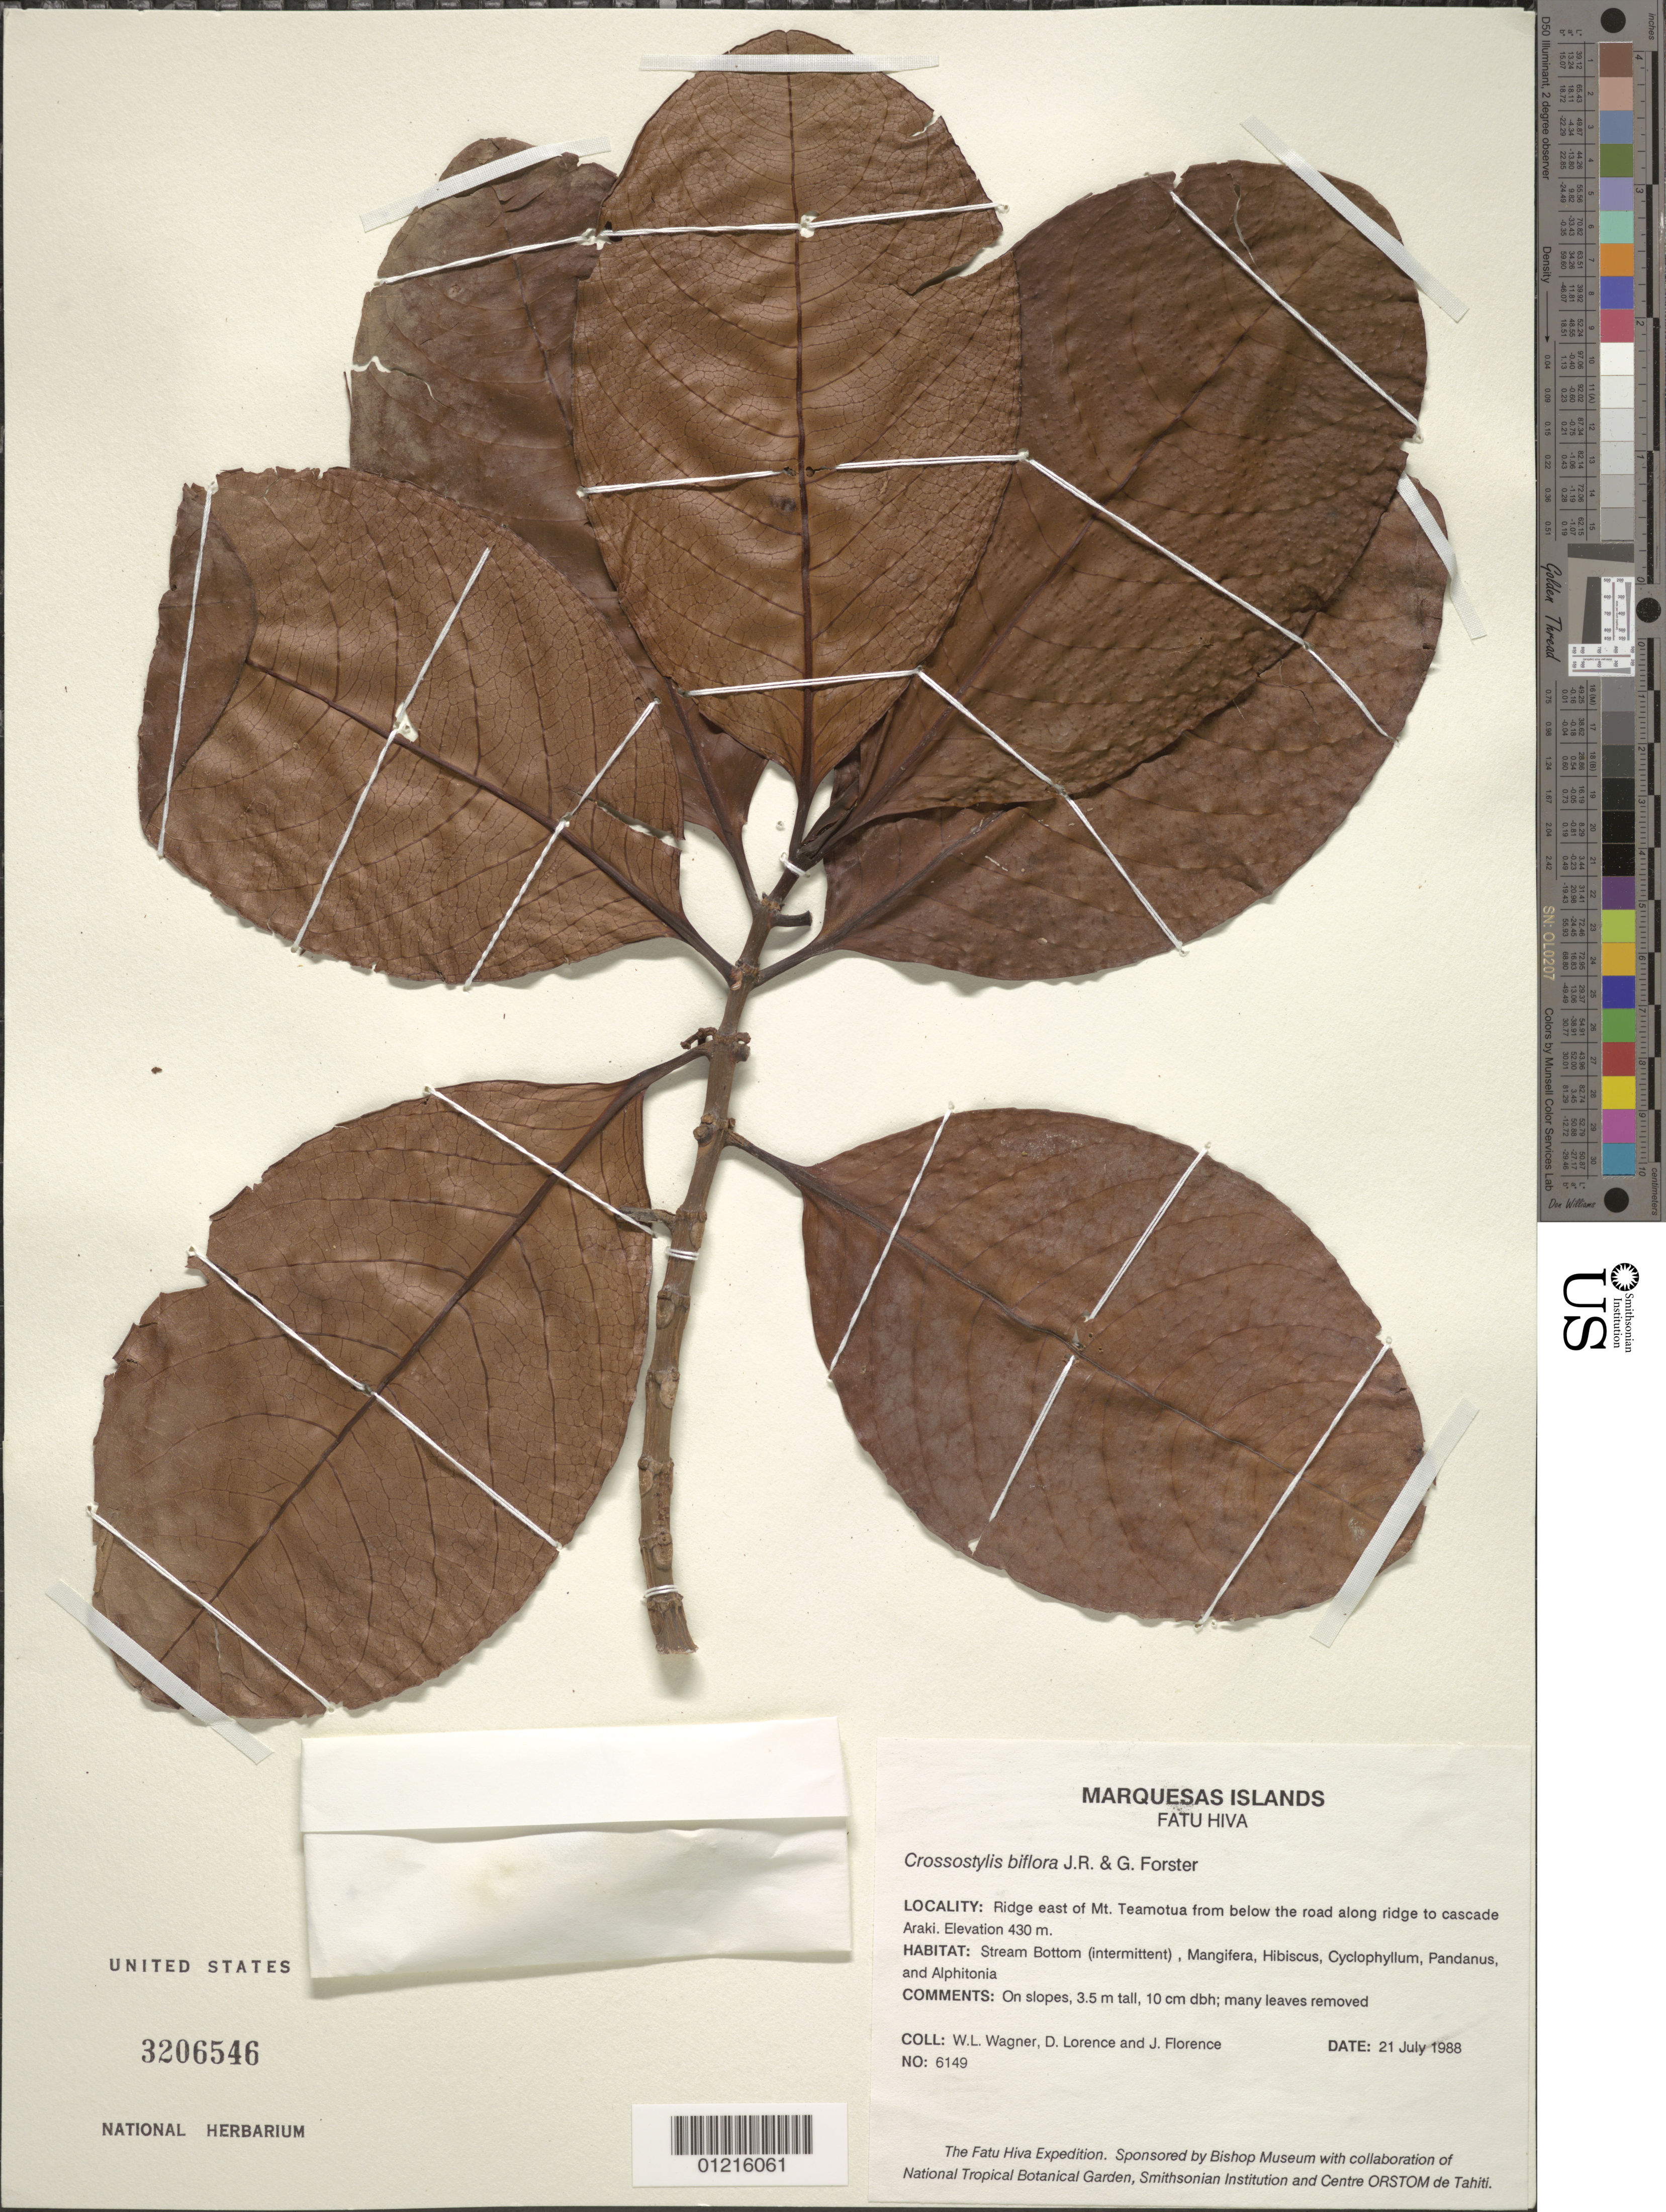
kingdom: Plantae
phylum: Tracheophyta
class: Magnoliopsida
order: Malpighiales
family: Rhizophoraceae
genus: Crossostylis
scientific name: Crossostylis biflora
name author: J.R. Forst. & G. Forst.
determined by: Wagner, W. L.; Florence, J.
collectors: W. L. Wagner, D. Lorence & J. Florence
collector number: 6149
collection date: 1988-07-21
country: French Polynesia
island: Fatu Hiva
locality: Ridge E of Mt. Teamotua from below the road along ridge to cascade Araki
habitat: Stream bottom (intermittent)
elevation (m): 430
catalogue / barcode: US 3206546